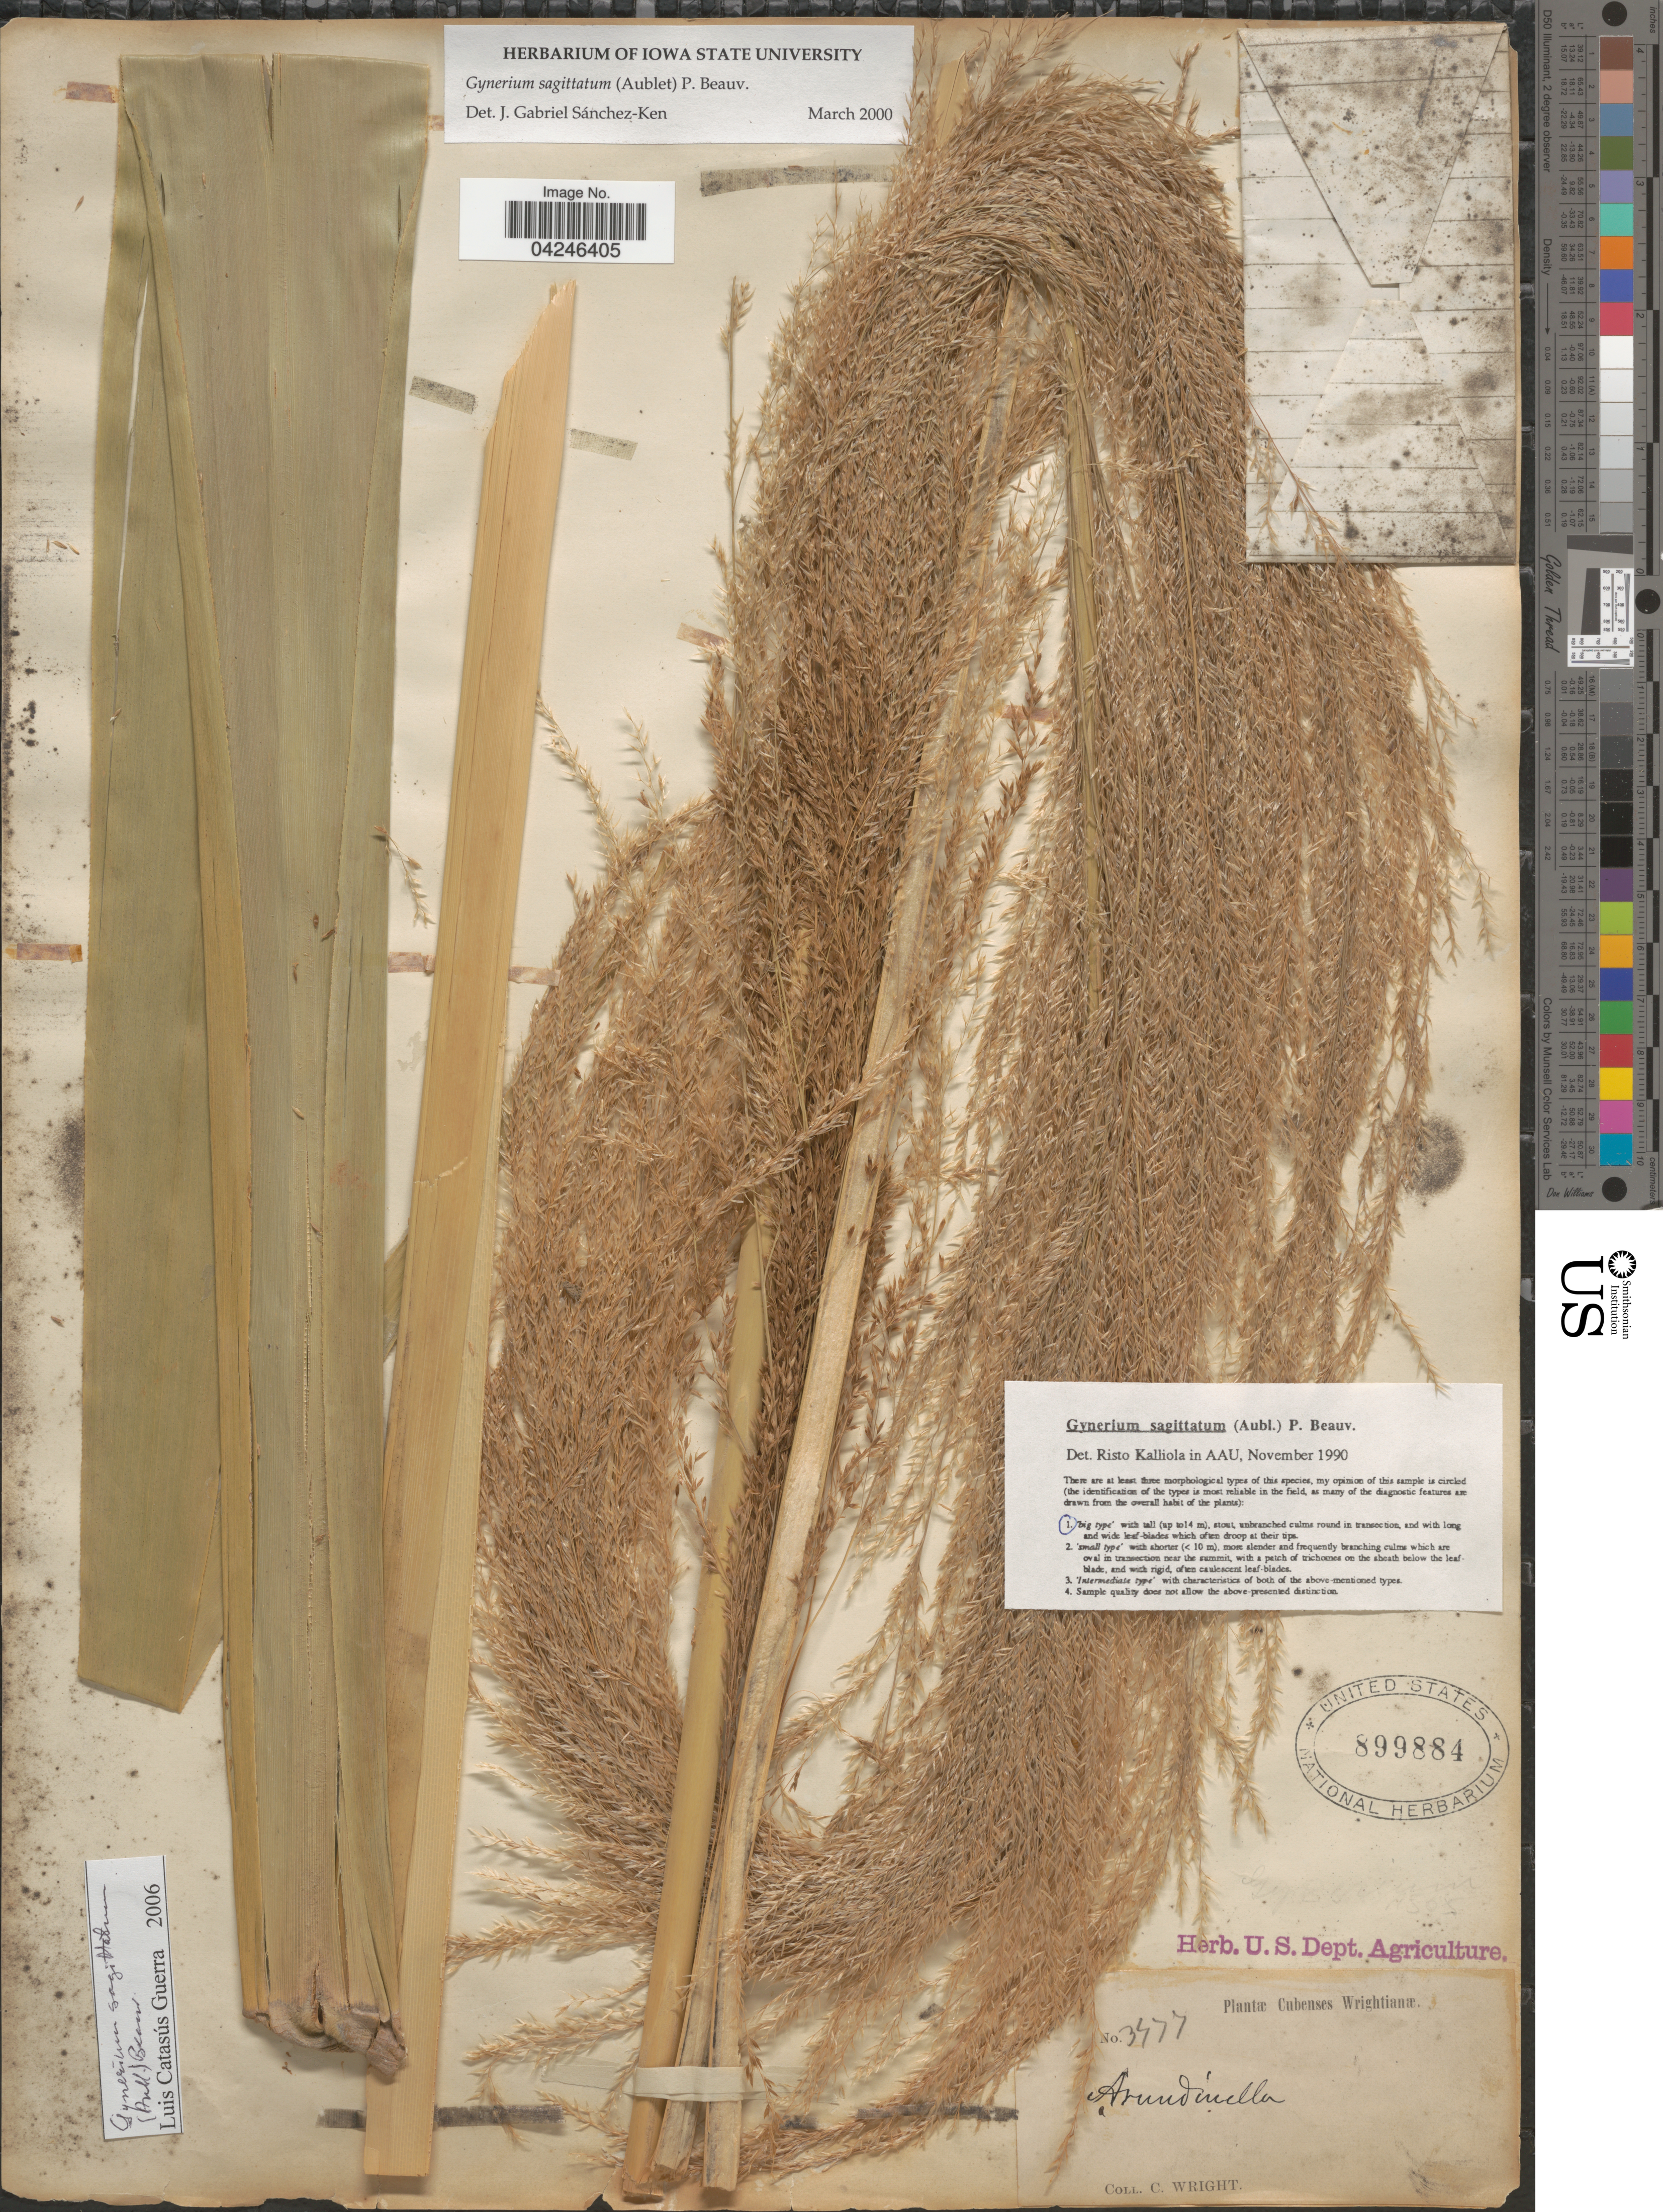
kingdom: Plantae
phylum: Tracheophyta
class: Liliopsida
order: Poales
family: Poaceae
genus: Gynerium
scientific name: Gynerium sagittatum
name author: (Aubl.) P. Beauv.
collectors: C. Wright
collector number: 3477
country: Cuba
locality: Cubenses.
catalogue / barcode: US 899884